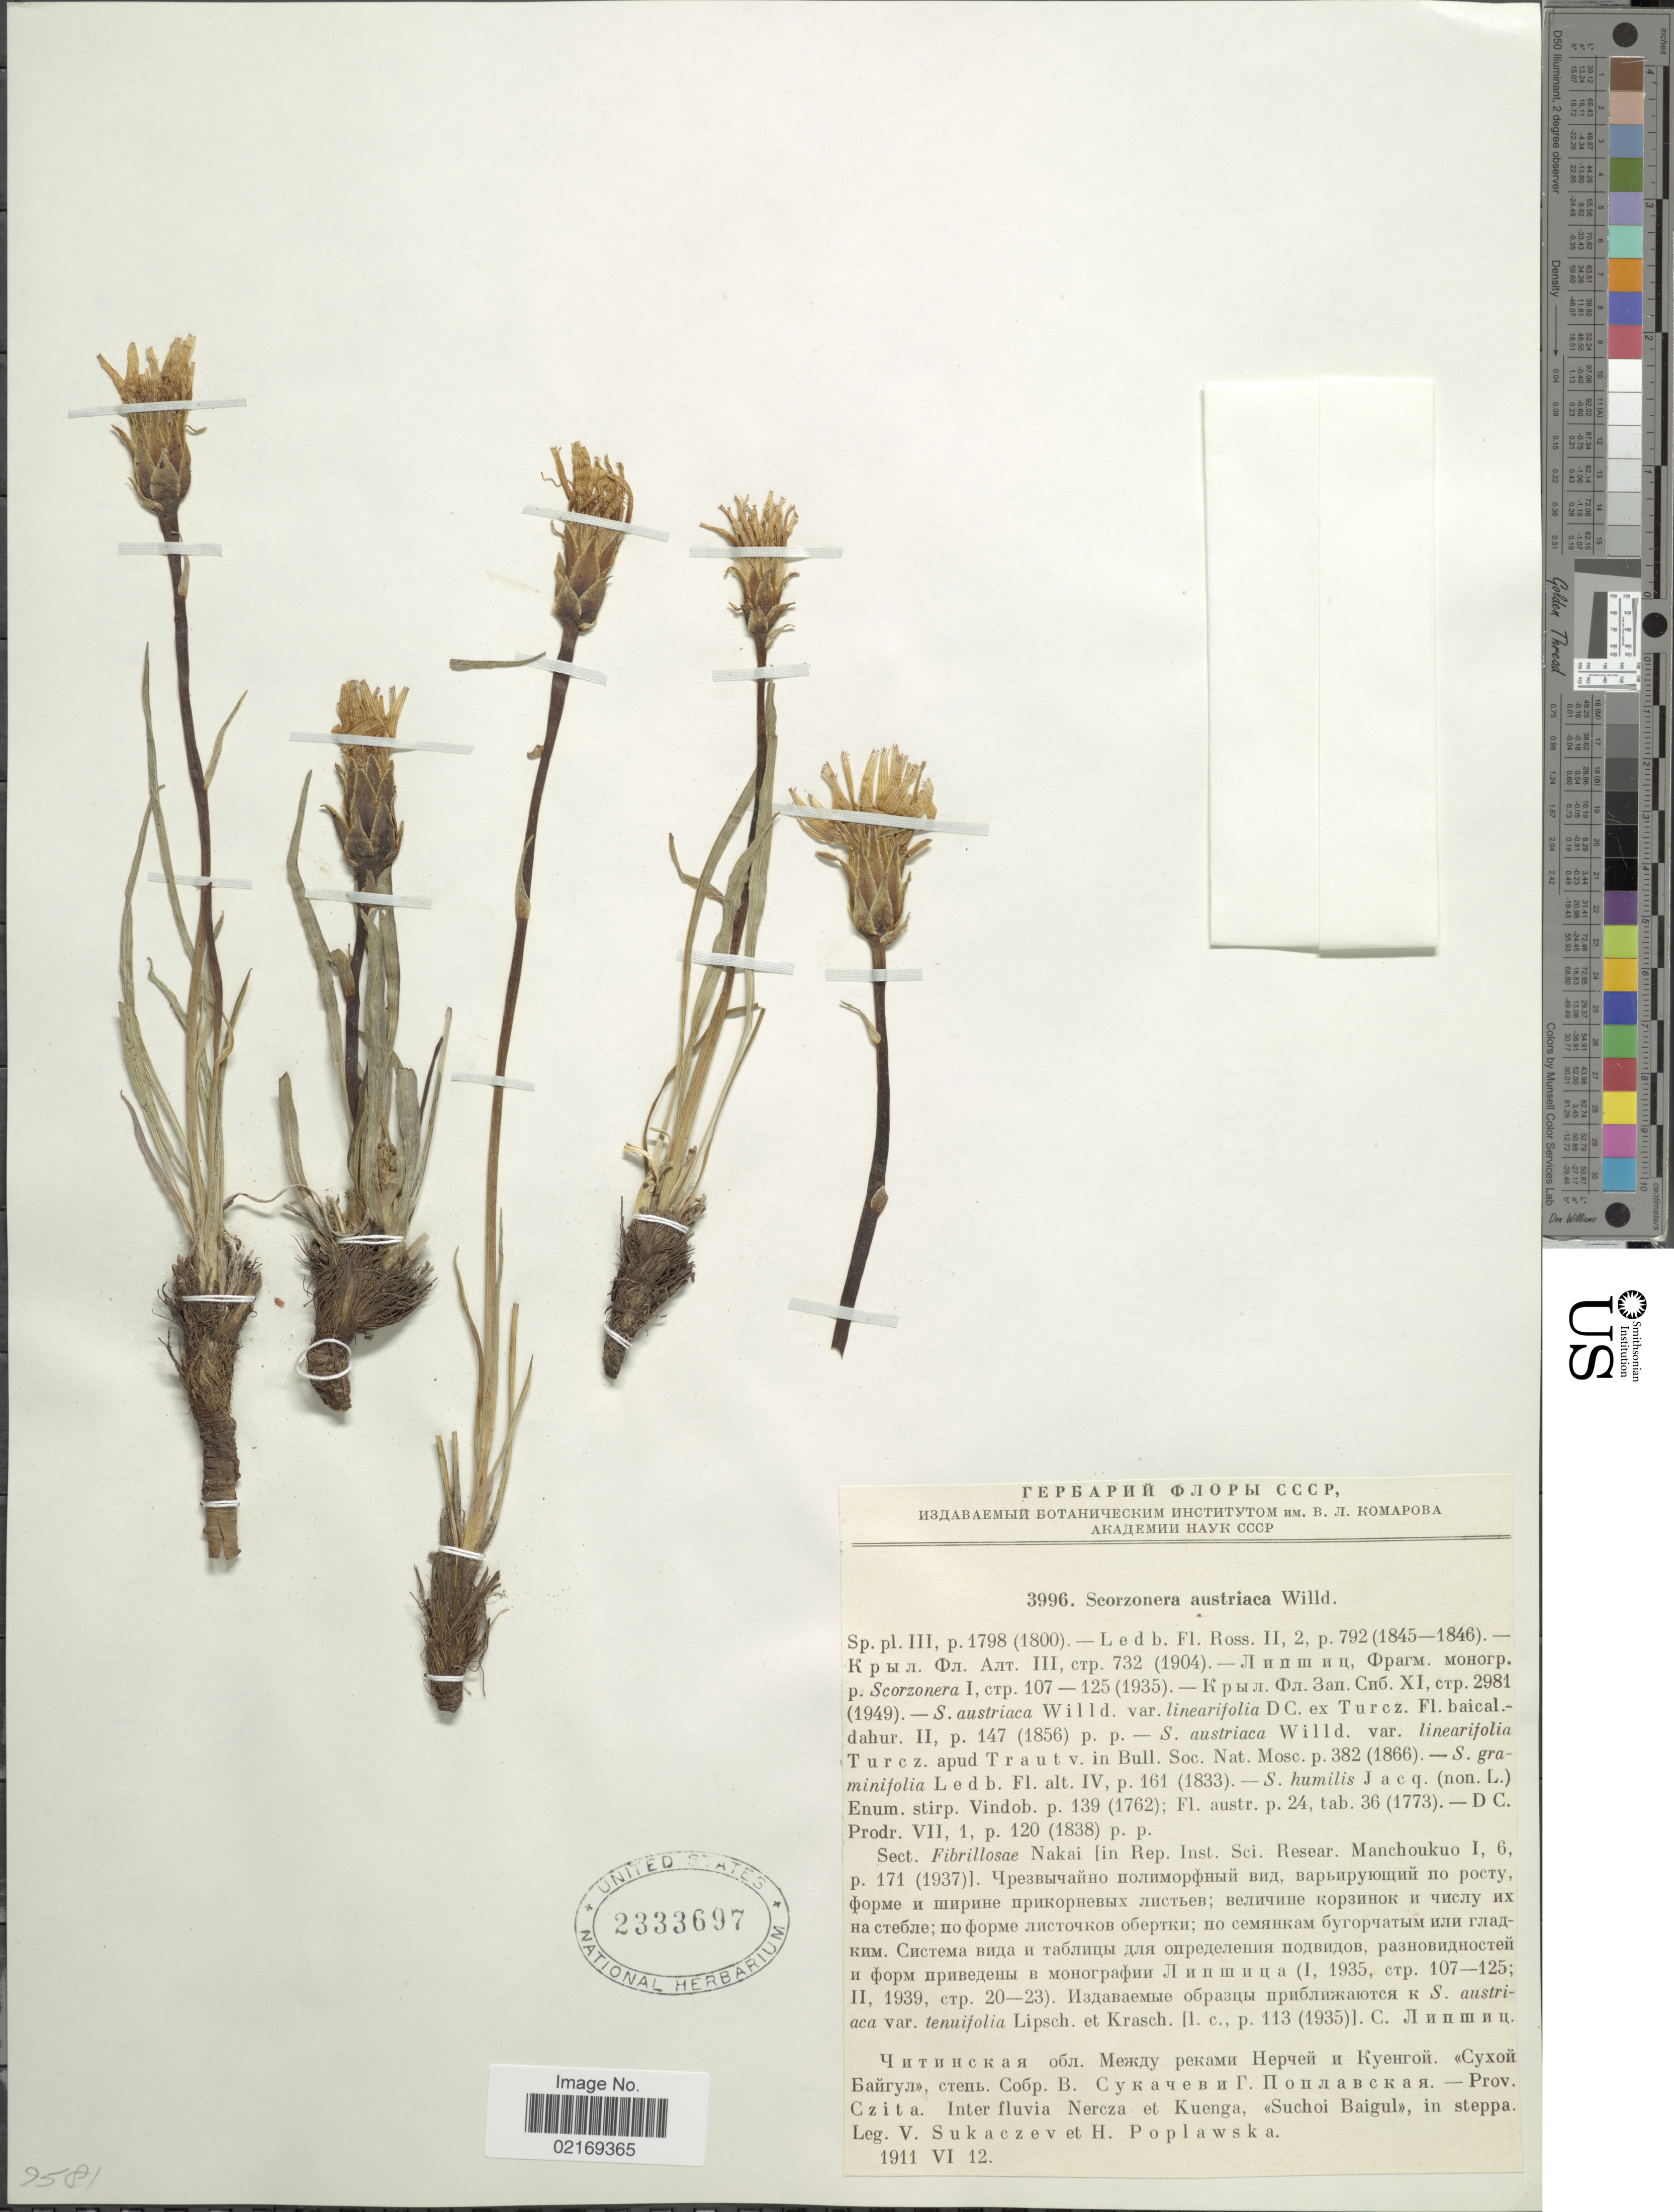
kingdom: Plantae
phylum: Tracheophyta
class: Magnoliopsida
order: Asterales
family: Asteraceae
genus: Scorzonera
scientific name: Scorzonera austriaca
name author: Willd.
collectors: V. Sukaczev & H. Poplawska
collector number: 3996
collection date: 1911-06-12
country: Russian Federation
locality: Prov. Czita, Inter fluvia Nercza et Kuenga, Suchoi Baigul, in steppa.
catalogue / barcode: US 2333697